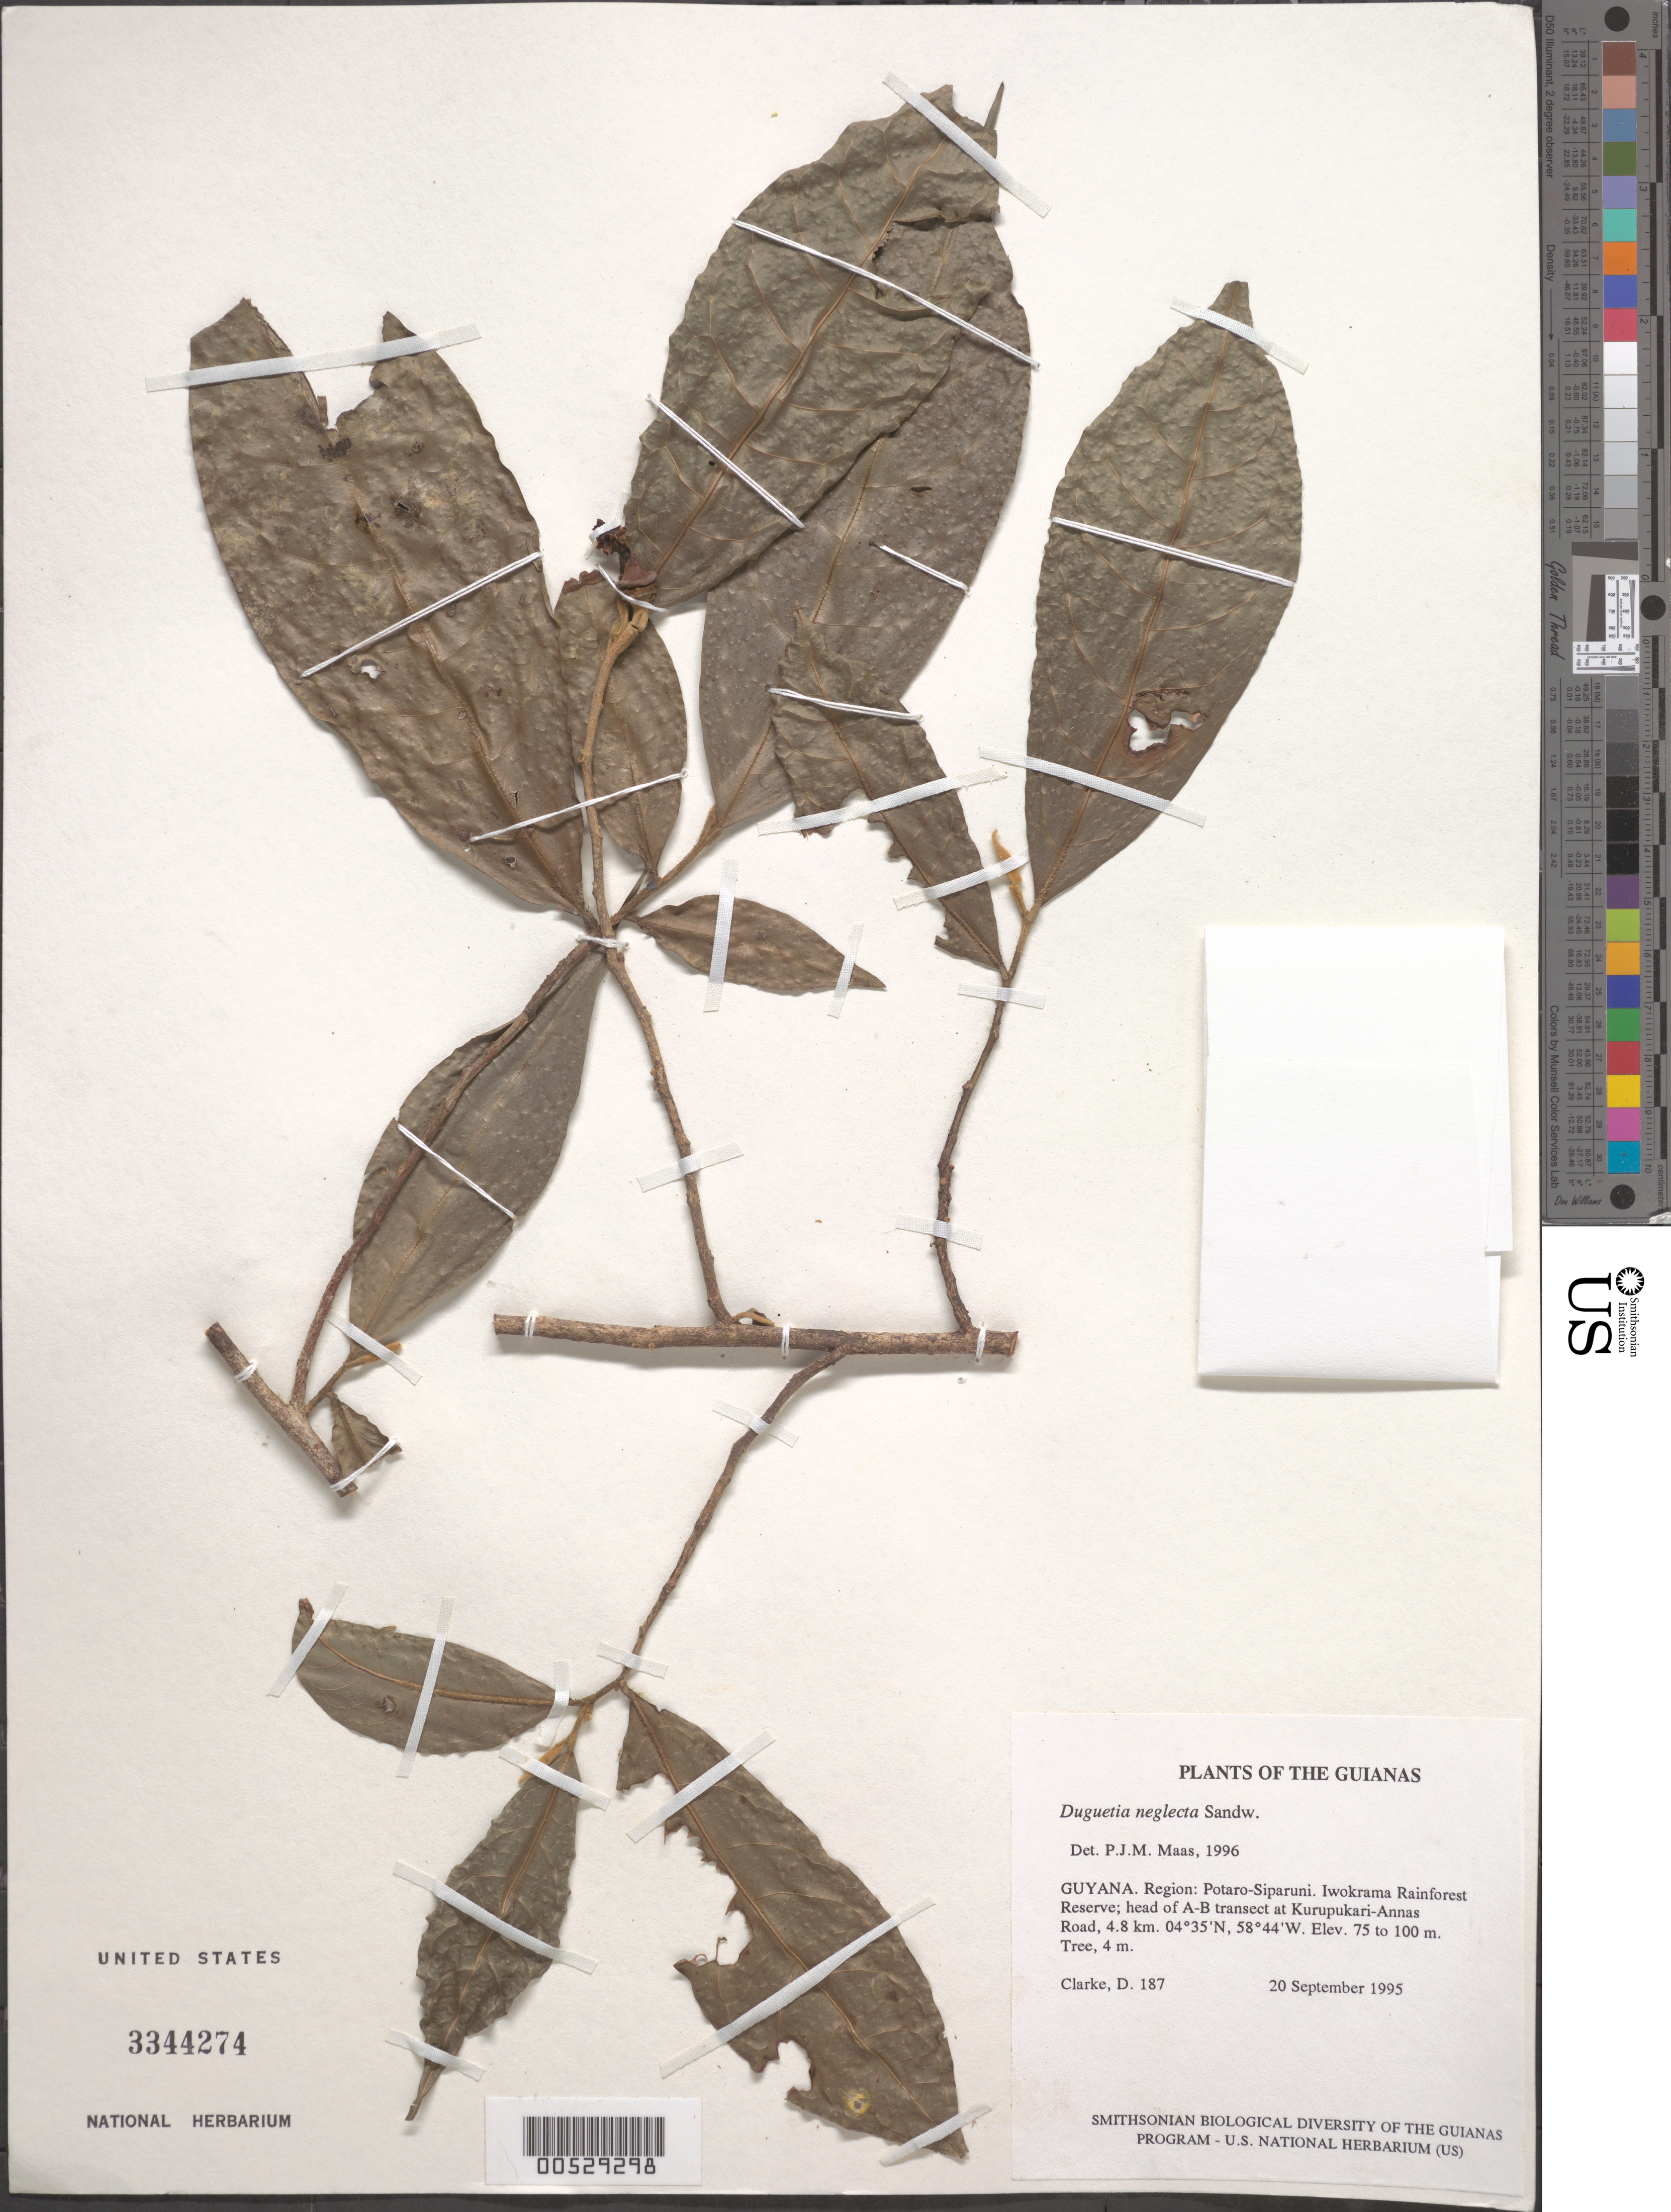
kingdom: Plantae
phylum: Tracheophyta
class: Magnoliopsida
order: Magnoliales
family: Annonaceae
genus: Duguetia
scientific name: Duguetia neglecta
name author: Sandwith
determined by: Maas, Paul J. M.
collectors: H. D. Clarke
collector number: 187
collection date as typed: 20 September 1995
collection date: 1995-09-20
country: Guyana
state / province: Potaro-Siparuni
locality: Iwokrama Rainforest Reserve; head of A-B transect at Kurupukari-Annas Road, 4.8 km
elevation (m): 75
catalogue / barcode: US 3344274